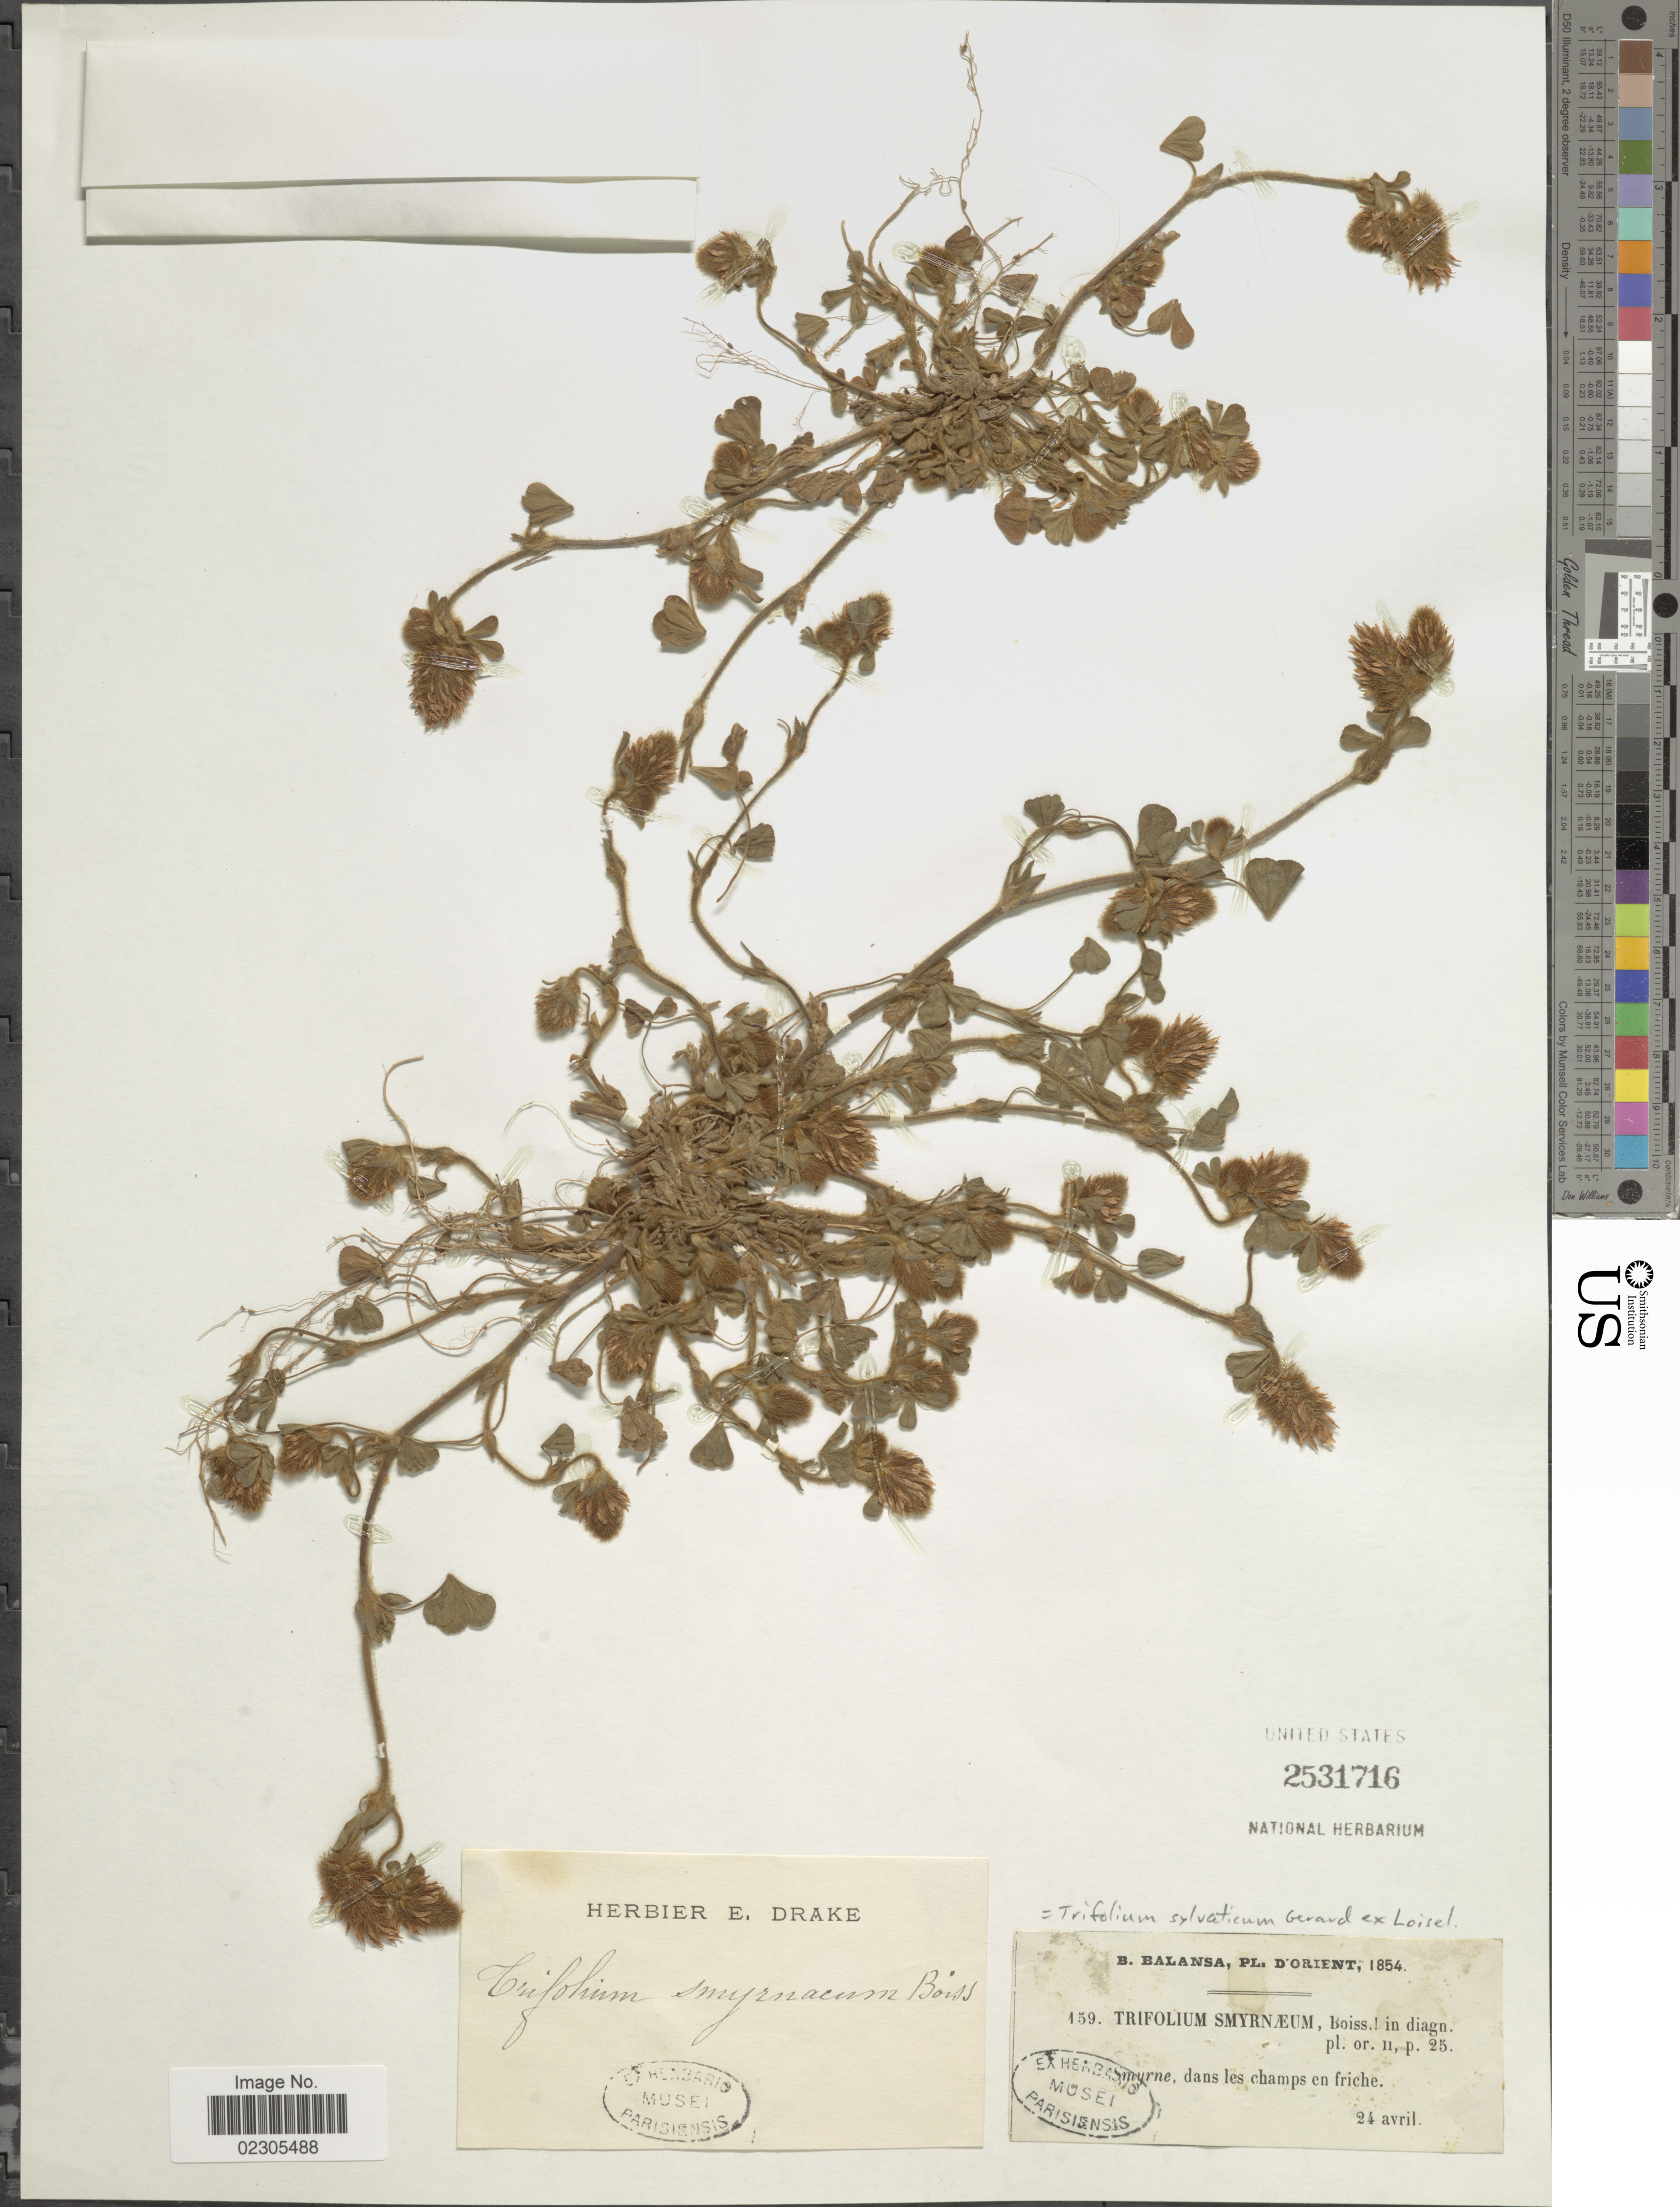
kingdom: Plantae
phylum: Tracheophyta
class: Magnoliopsida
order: Fabales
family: Fabaceae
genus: Trifolium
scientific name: Trifolium sylvaticum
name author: Gérard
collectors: B. Balansa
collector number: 159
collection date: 1854-04-24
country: Turkey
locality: D'Orient, Smyrne, dans les champs en friche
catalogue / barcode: US 2531716